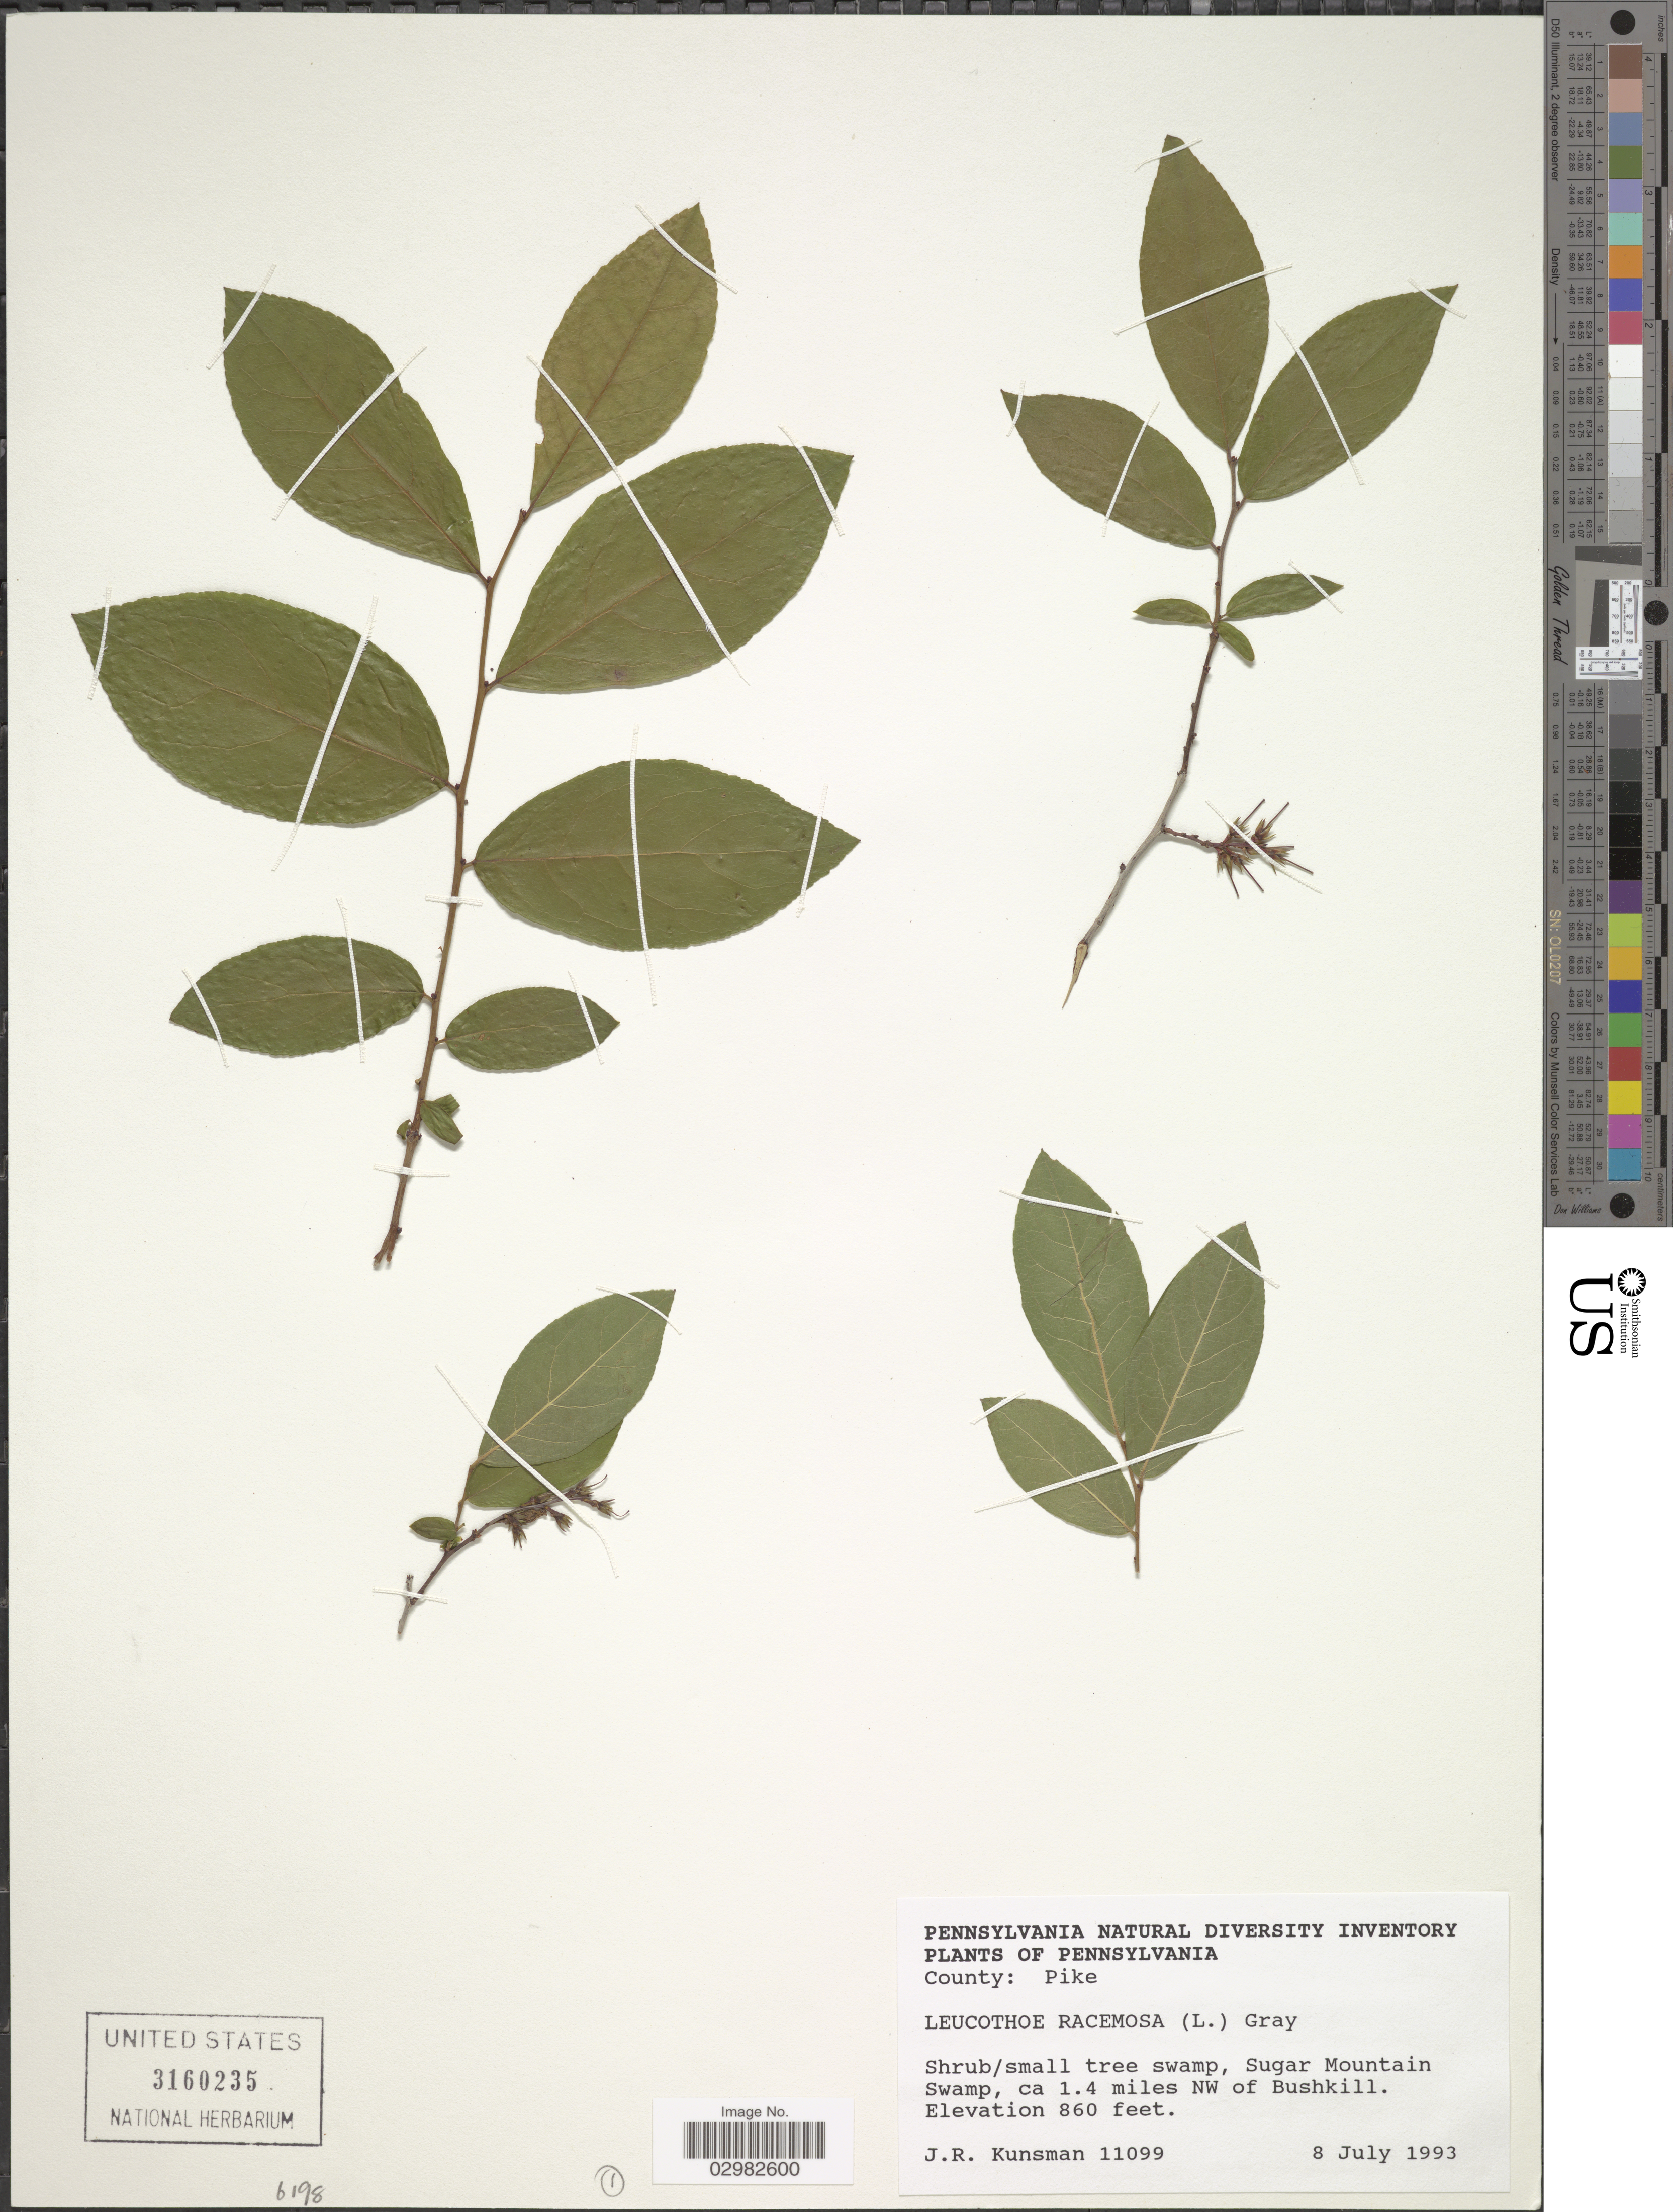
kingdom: Plantae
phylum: Tracheophyta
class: Magnoliopsida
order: Ericales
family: Ericaceae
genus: Leucothoe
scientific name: Leucothoë racemosa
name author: (L.) A. Gray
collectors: J. Kunsman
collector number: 11099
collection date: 1993-07-08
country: United States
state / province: Pennsylvania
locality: County Pike, Sugar Mountain Swamp, ca 1.4 miles NW of Bushkill.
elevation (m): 262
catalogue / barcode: US 3160235